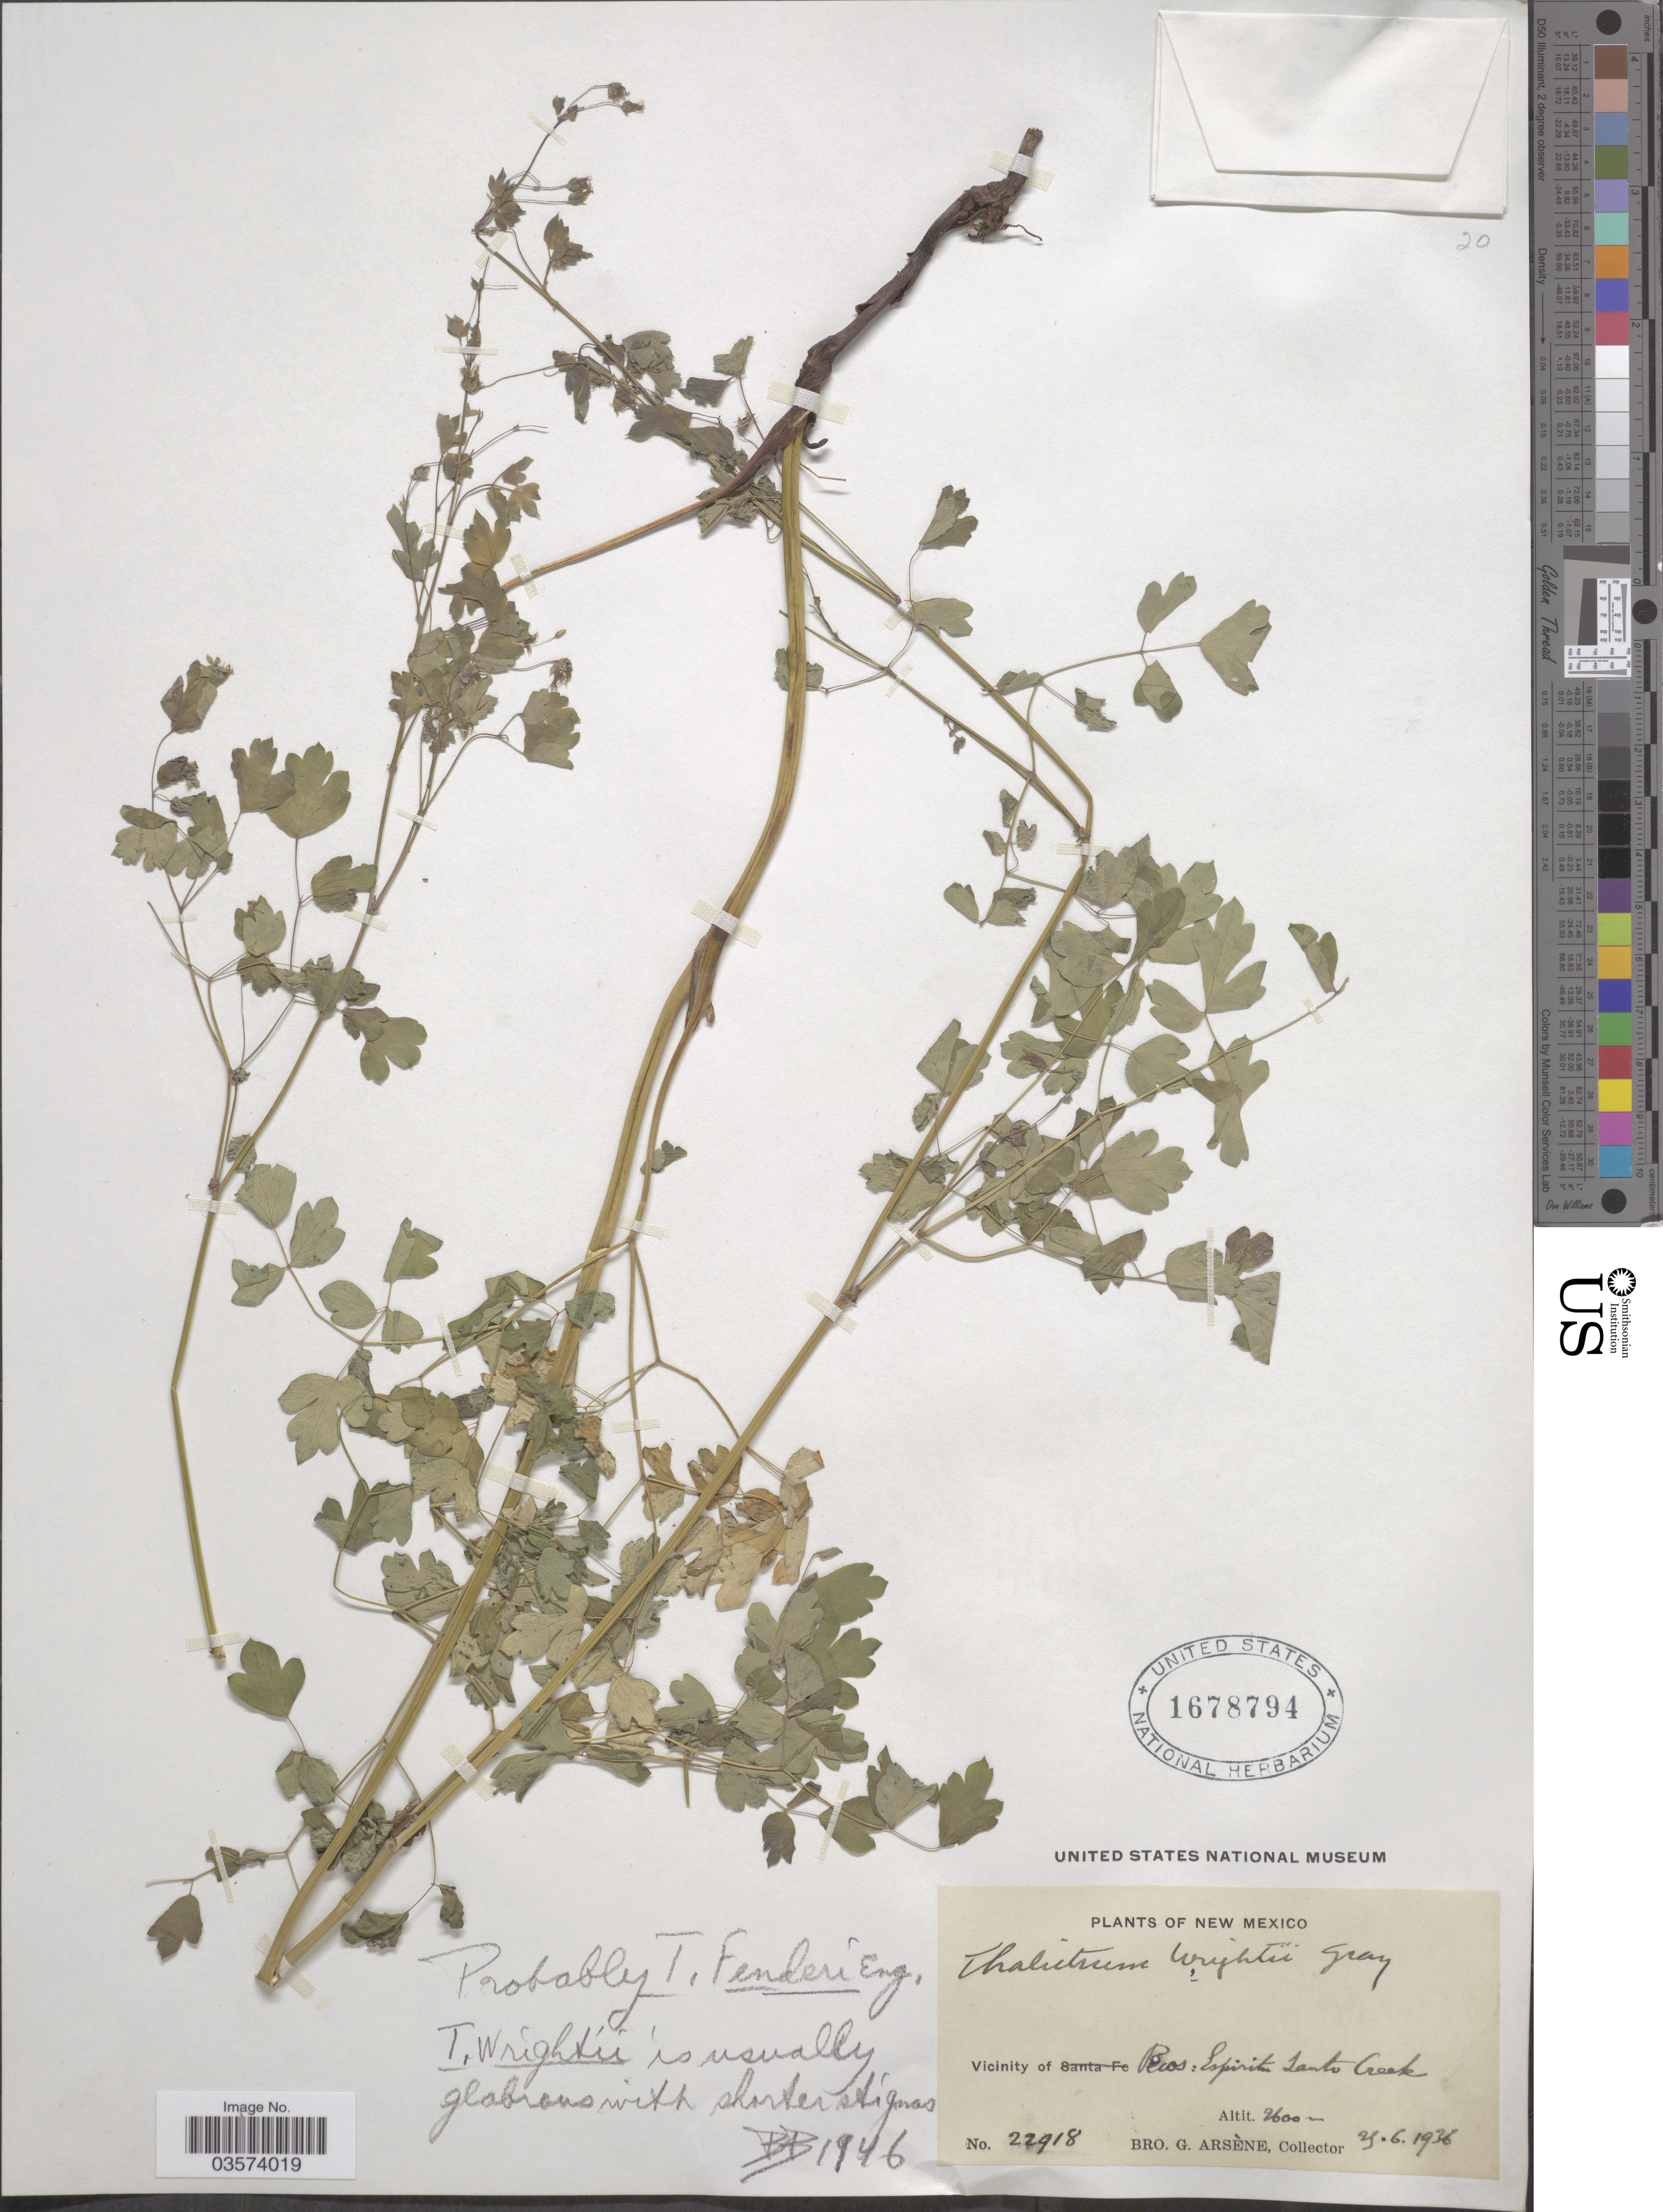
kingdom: Plantae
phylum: Tracheophyta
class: Magnoliopsida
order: Ranunculales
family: Ranunculaceae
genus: Thalictrum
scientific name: Thalictrum fendleri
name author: Engelm. ex A. Gray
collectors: Bro. G. Arsène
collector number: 22918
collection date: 1936-06-25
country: United States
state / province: New Mexico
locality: Vicinity of Pecos; Espiritu Santo Creek.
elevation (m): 2600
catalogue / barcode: US 1678794